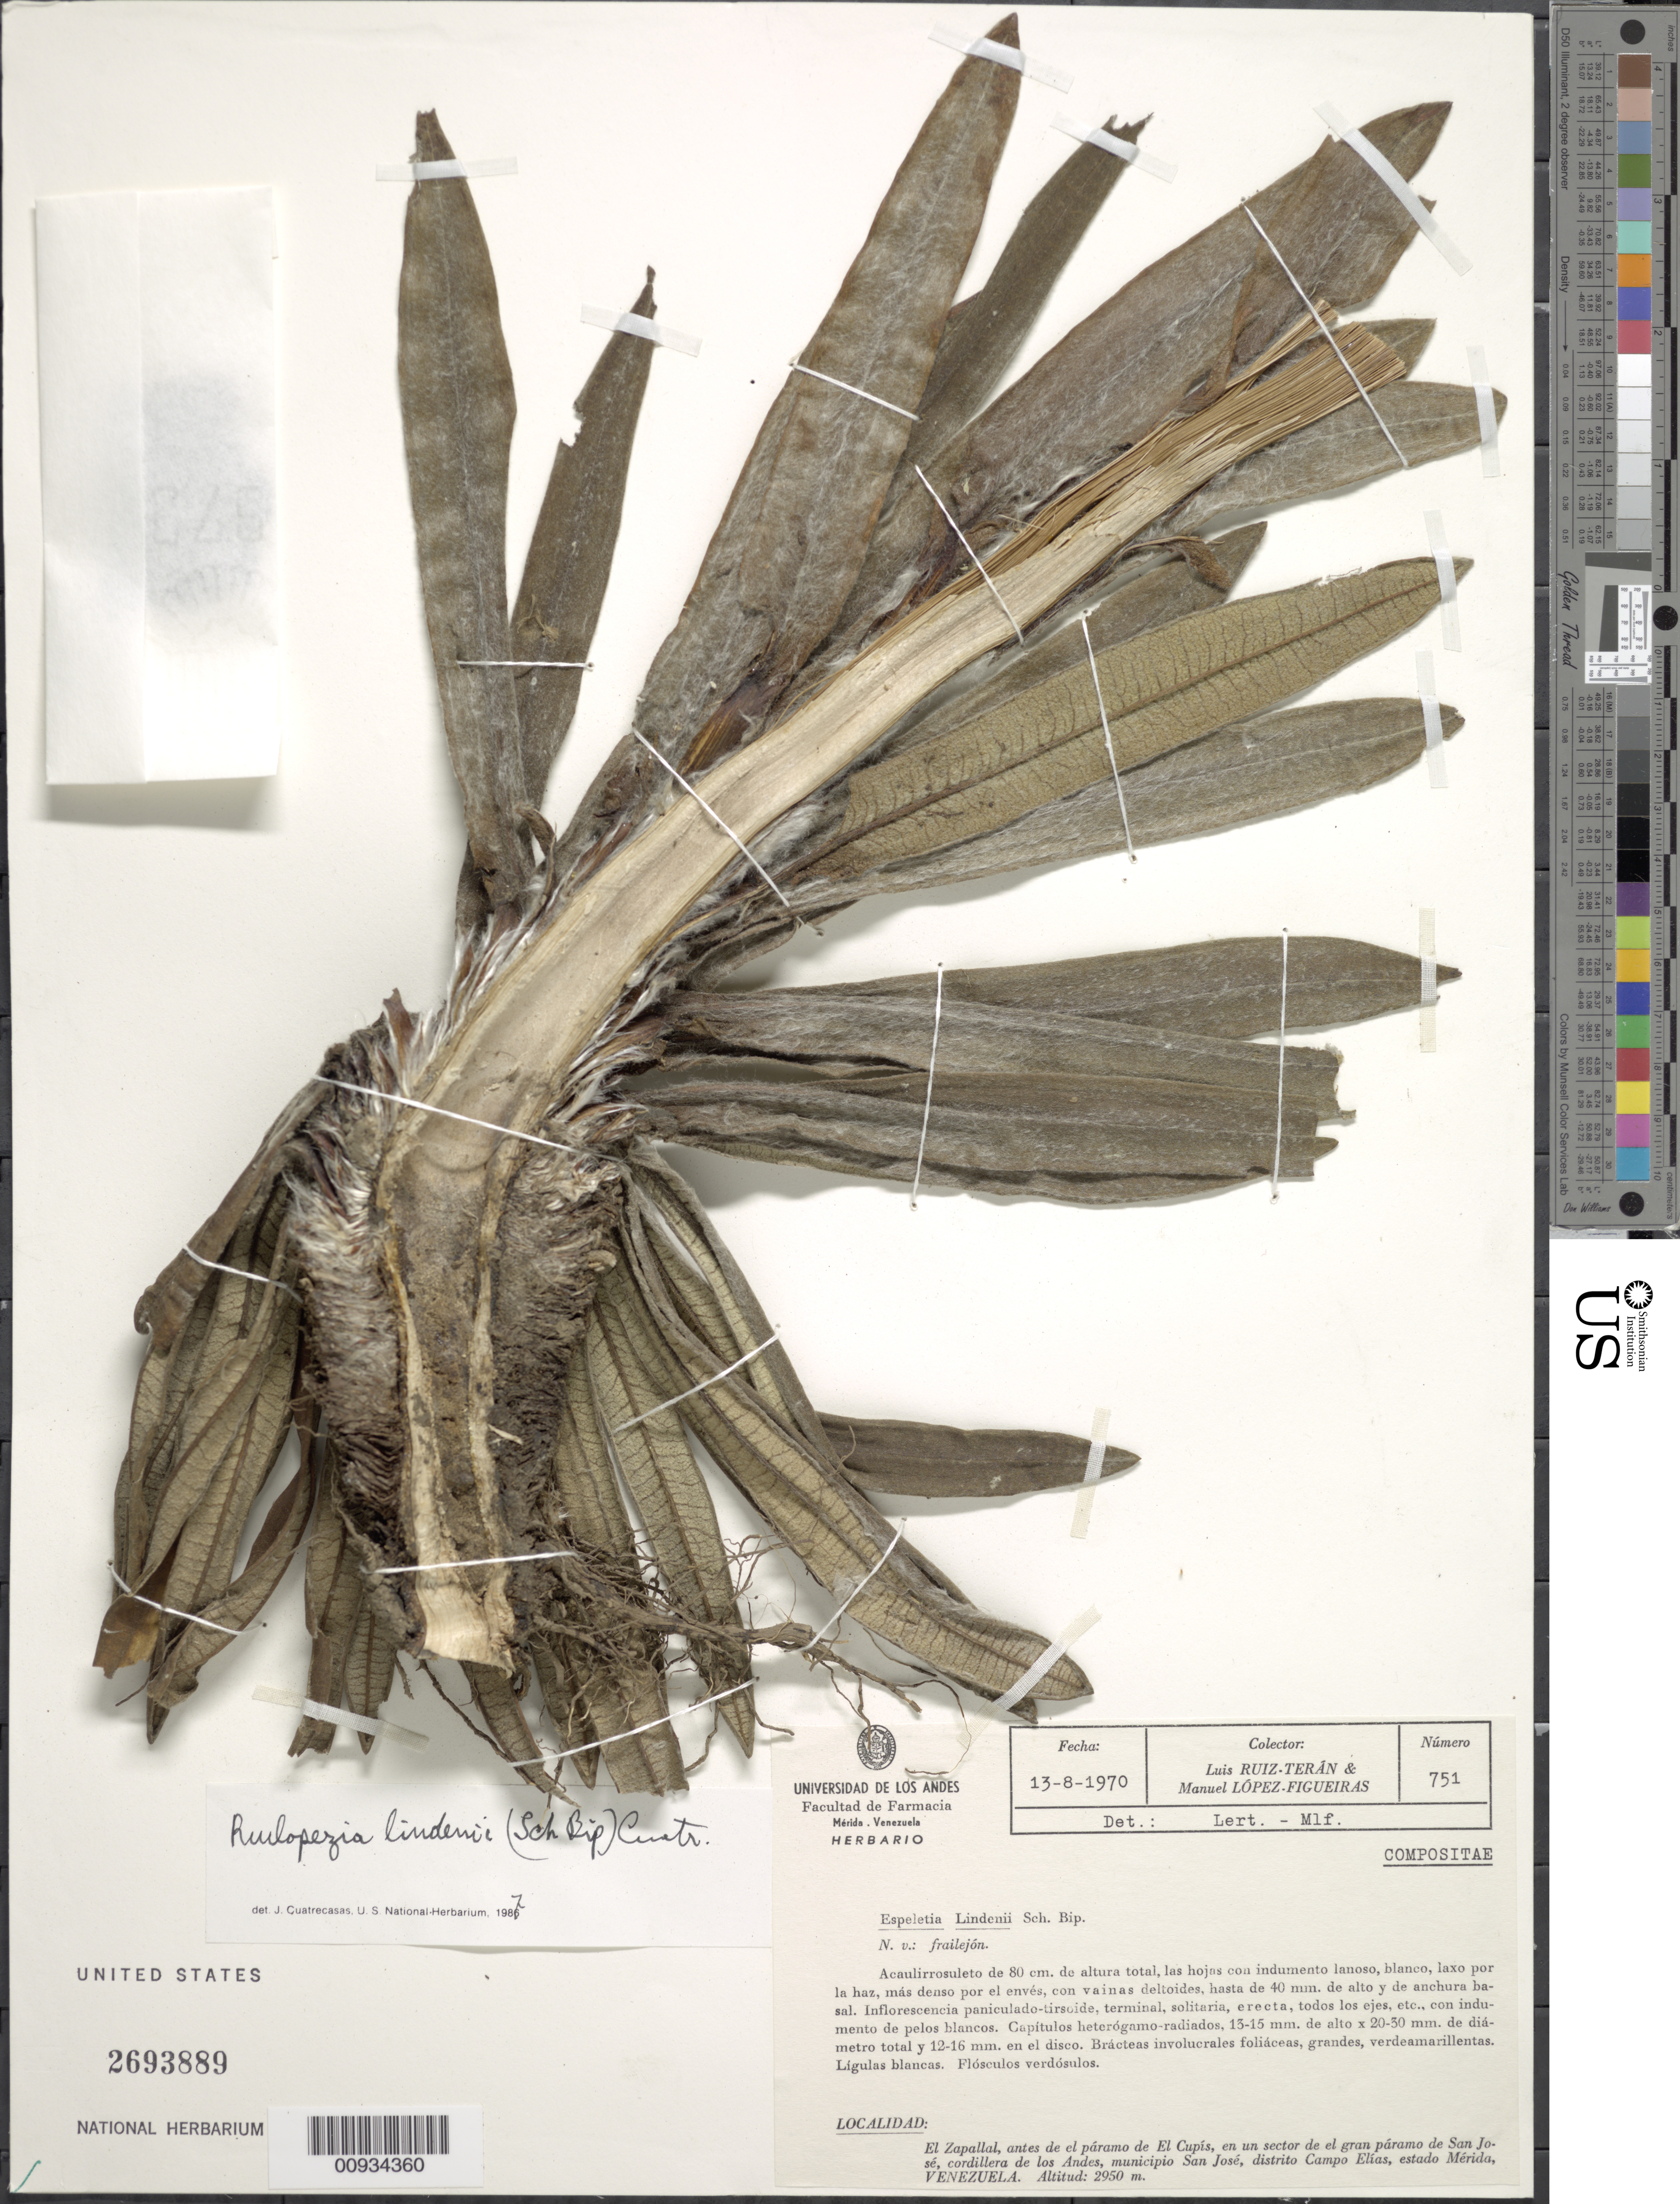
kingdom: Plantae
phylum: Tracheophyta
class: Magnoliopsida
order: Asterales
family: Asteraceae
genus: Ruilopezia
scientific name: Ruilopezia lindenii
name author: (Sch. Bip. ex Wedd.) Cuatrec.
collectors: L. Teran & M. López Figueiras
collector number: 751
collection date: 1970-08-13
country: Venezuela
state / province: Mérida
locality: El Zapallal, antes de el paramo de El Cupis, en un sector de el gran paramo de San Jose, Cordillera de Los Andes, Municipio San Jose, Distrito Campo Elias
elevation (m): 2950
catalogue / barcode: US 2693889